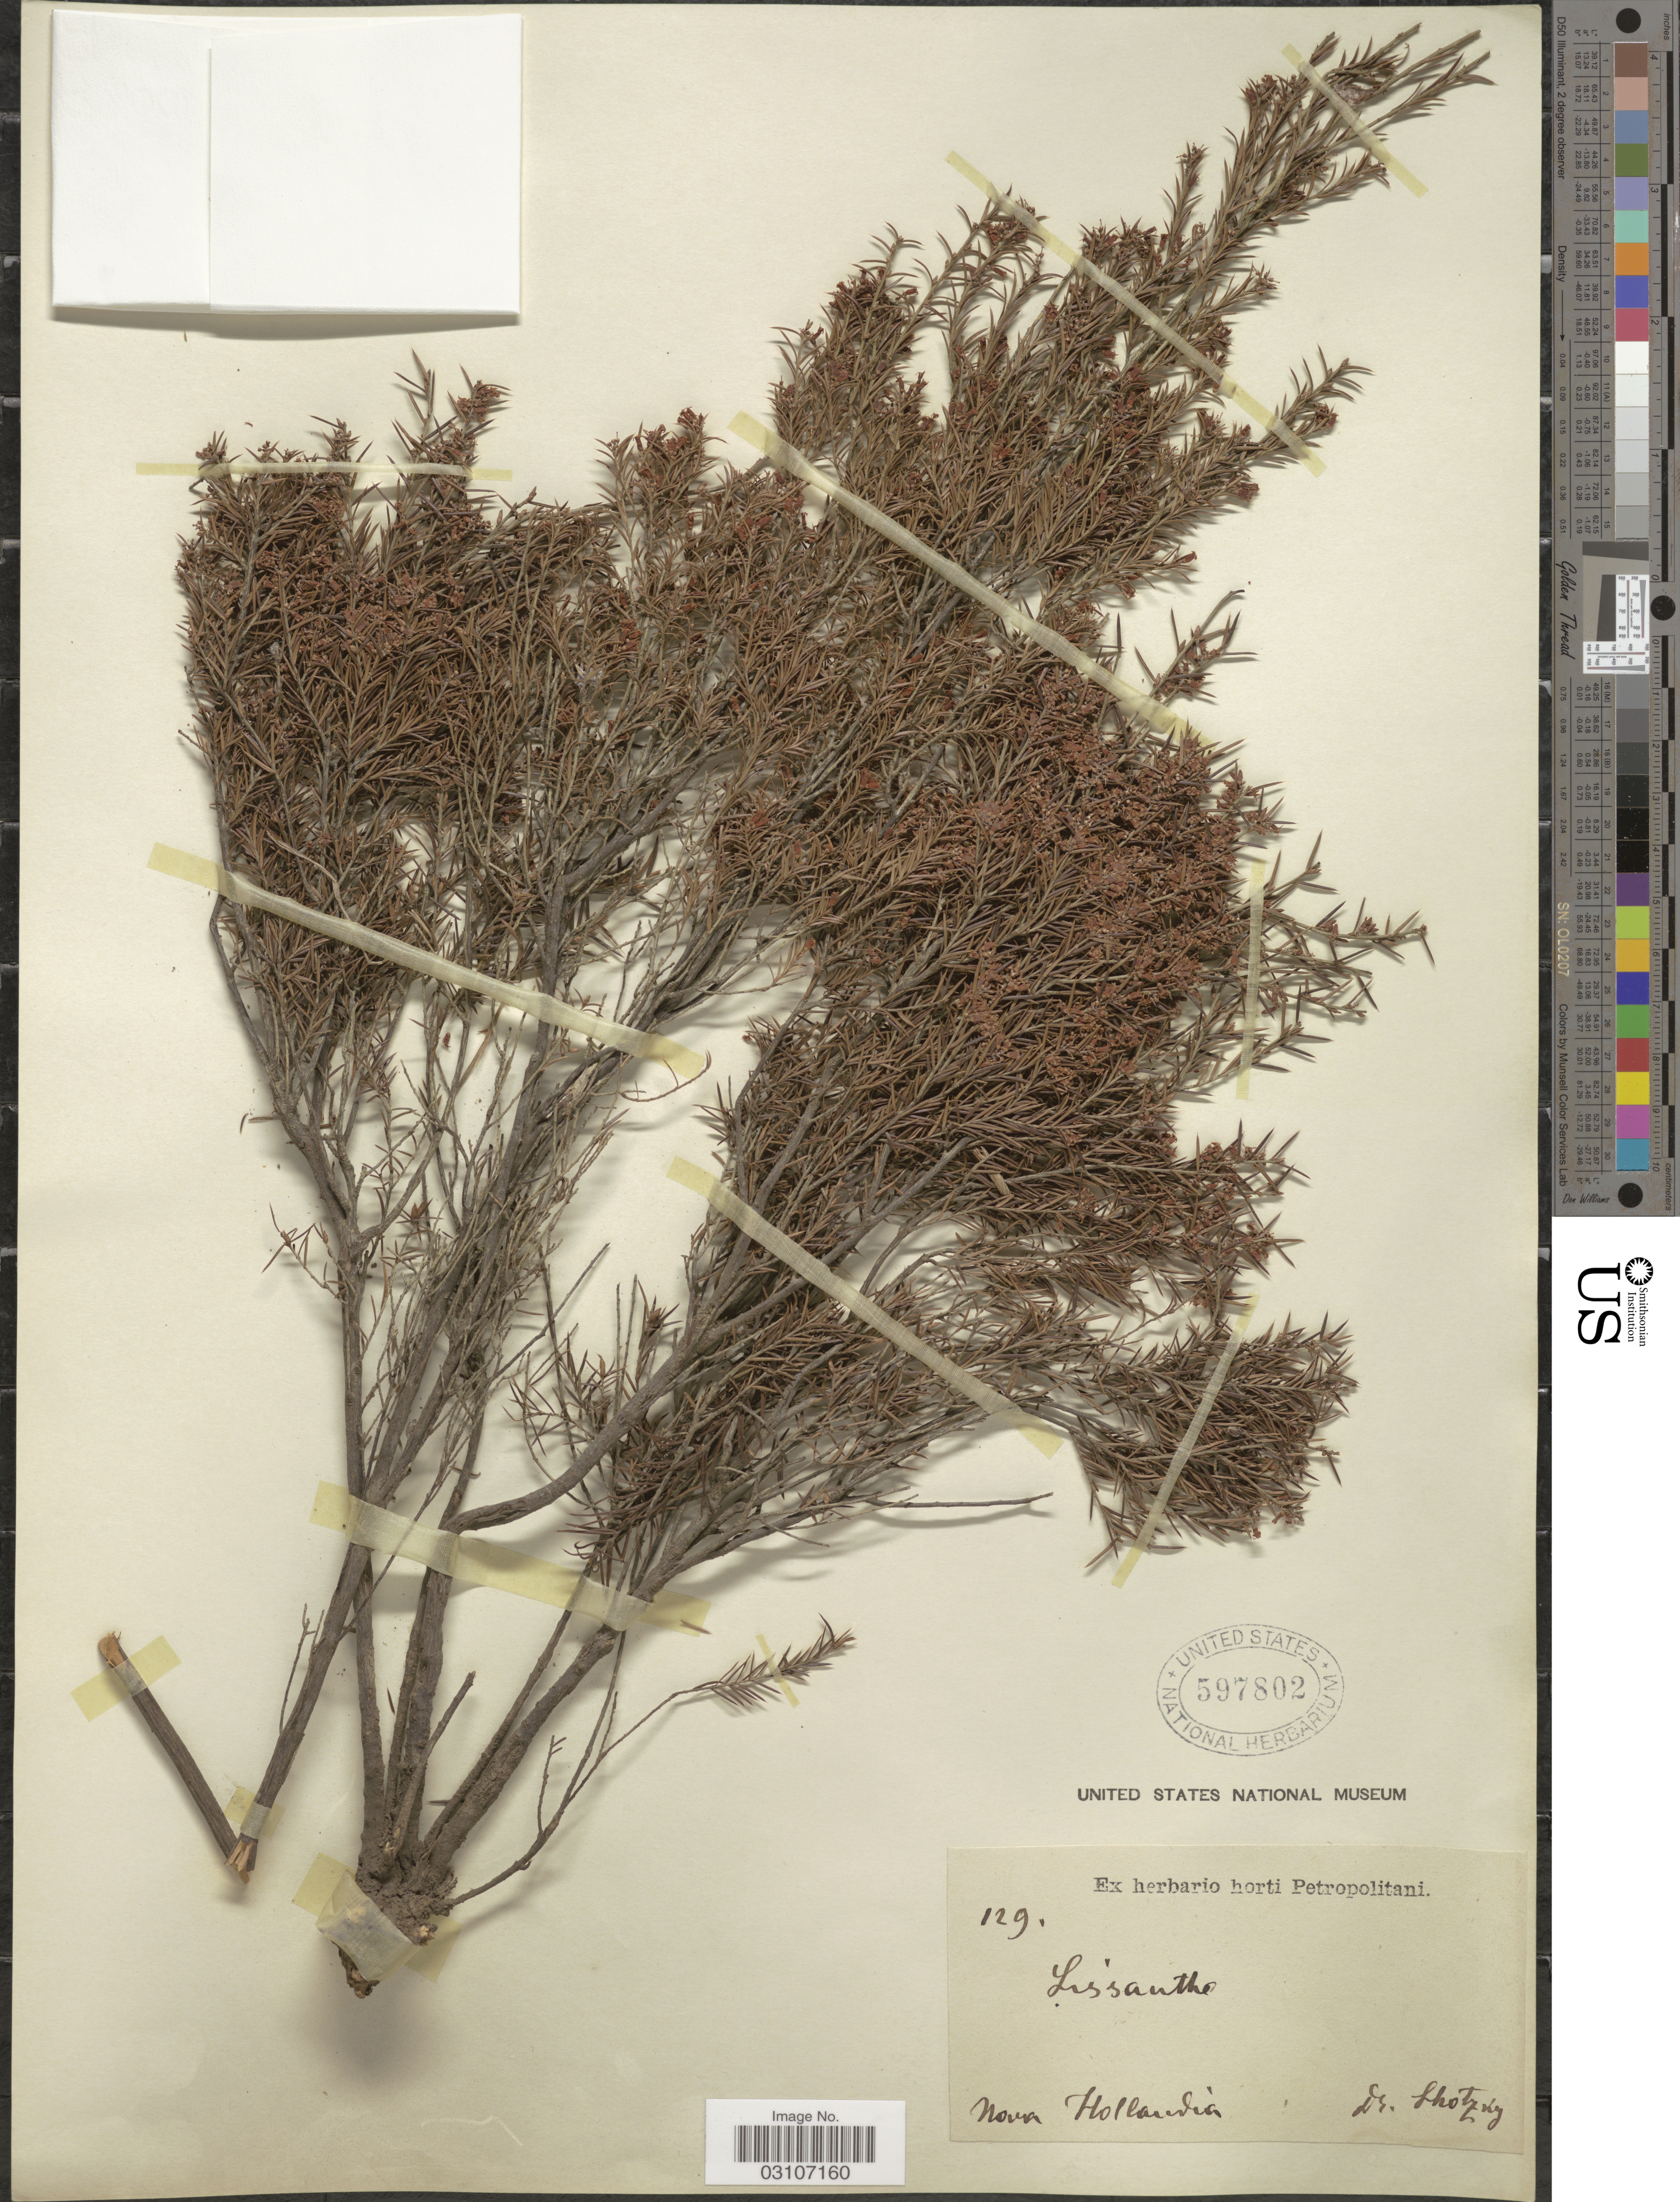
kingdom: Plantae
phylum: Tracheophyta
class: Magnoliopsida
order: Ericales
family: Ericaceae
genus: Lissanthe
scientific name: Lissanthe sp.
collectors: Shotzky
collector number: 129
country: Australia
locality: Nova Hollandia.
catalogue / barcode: US 597802